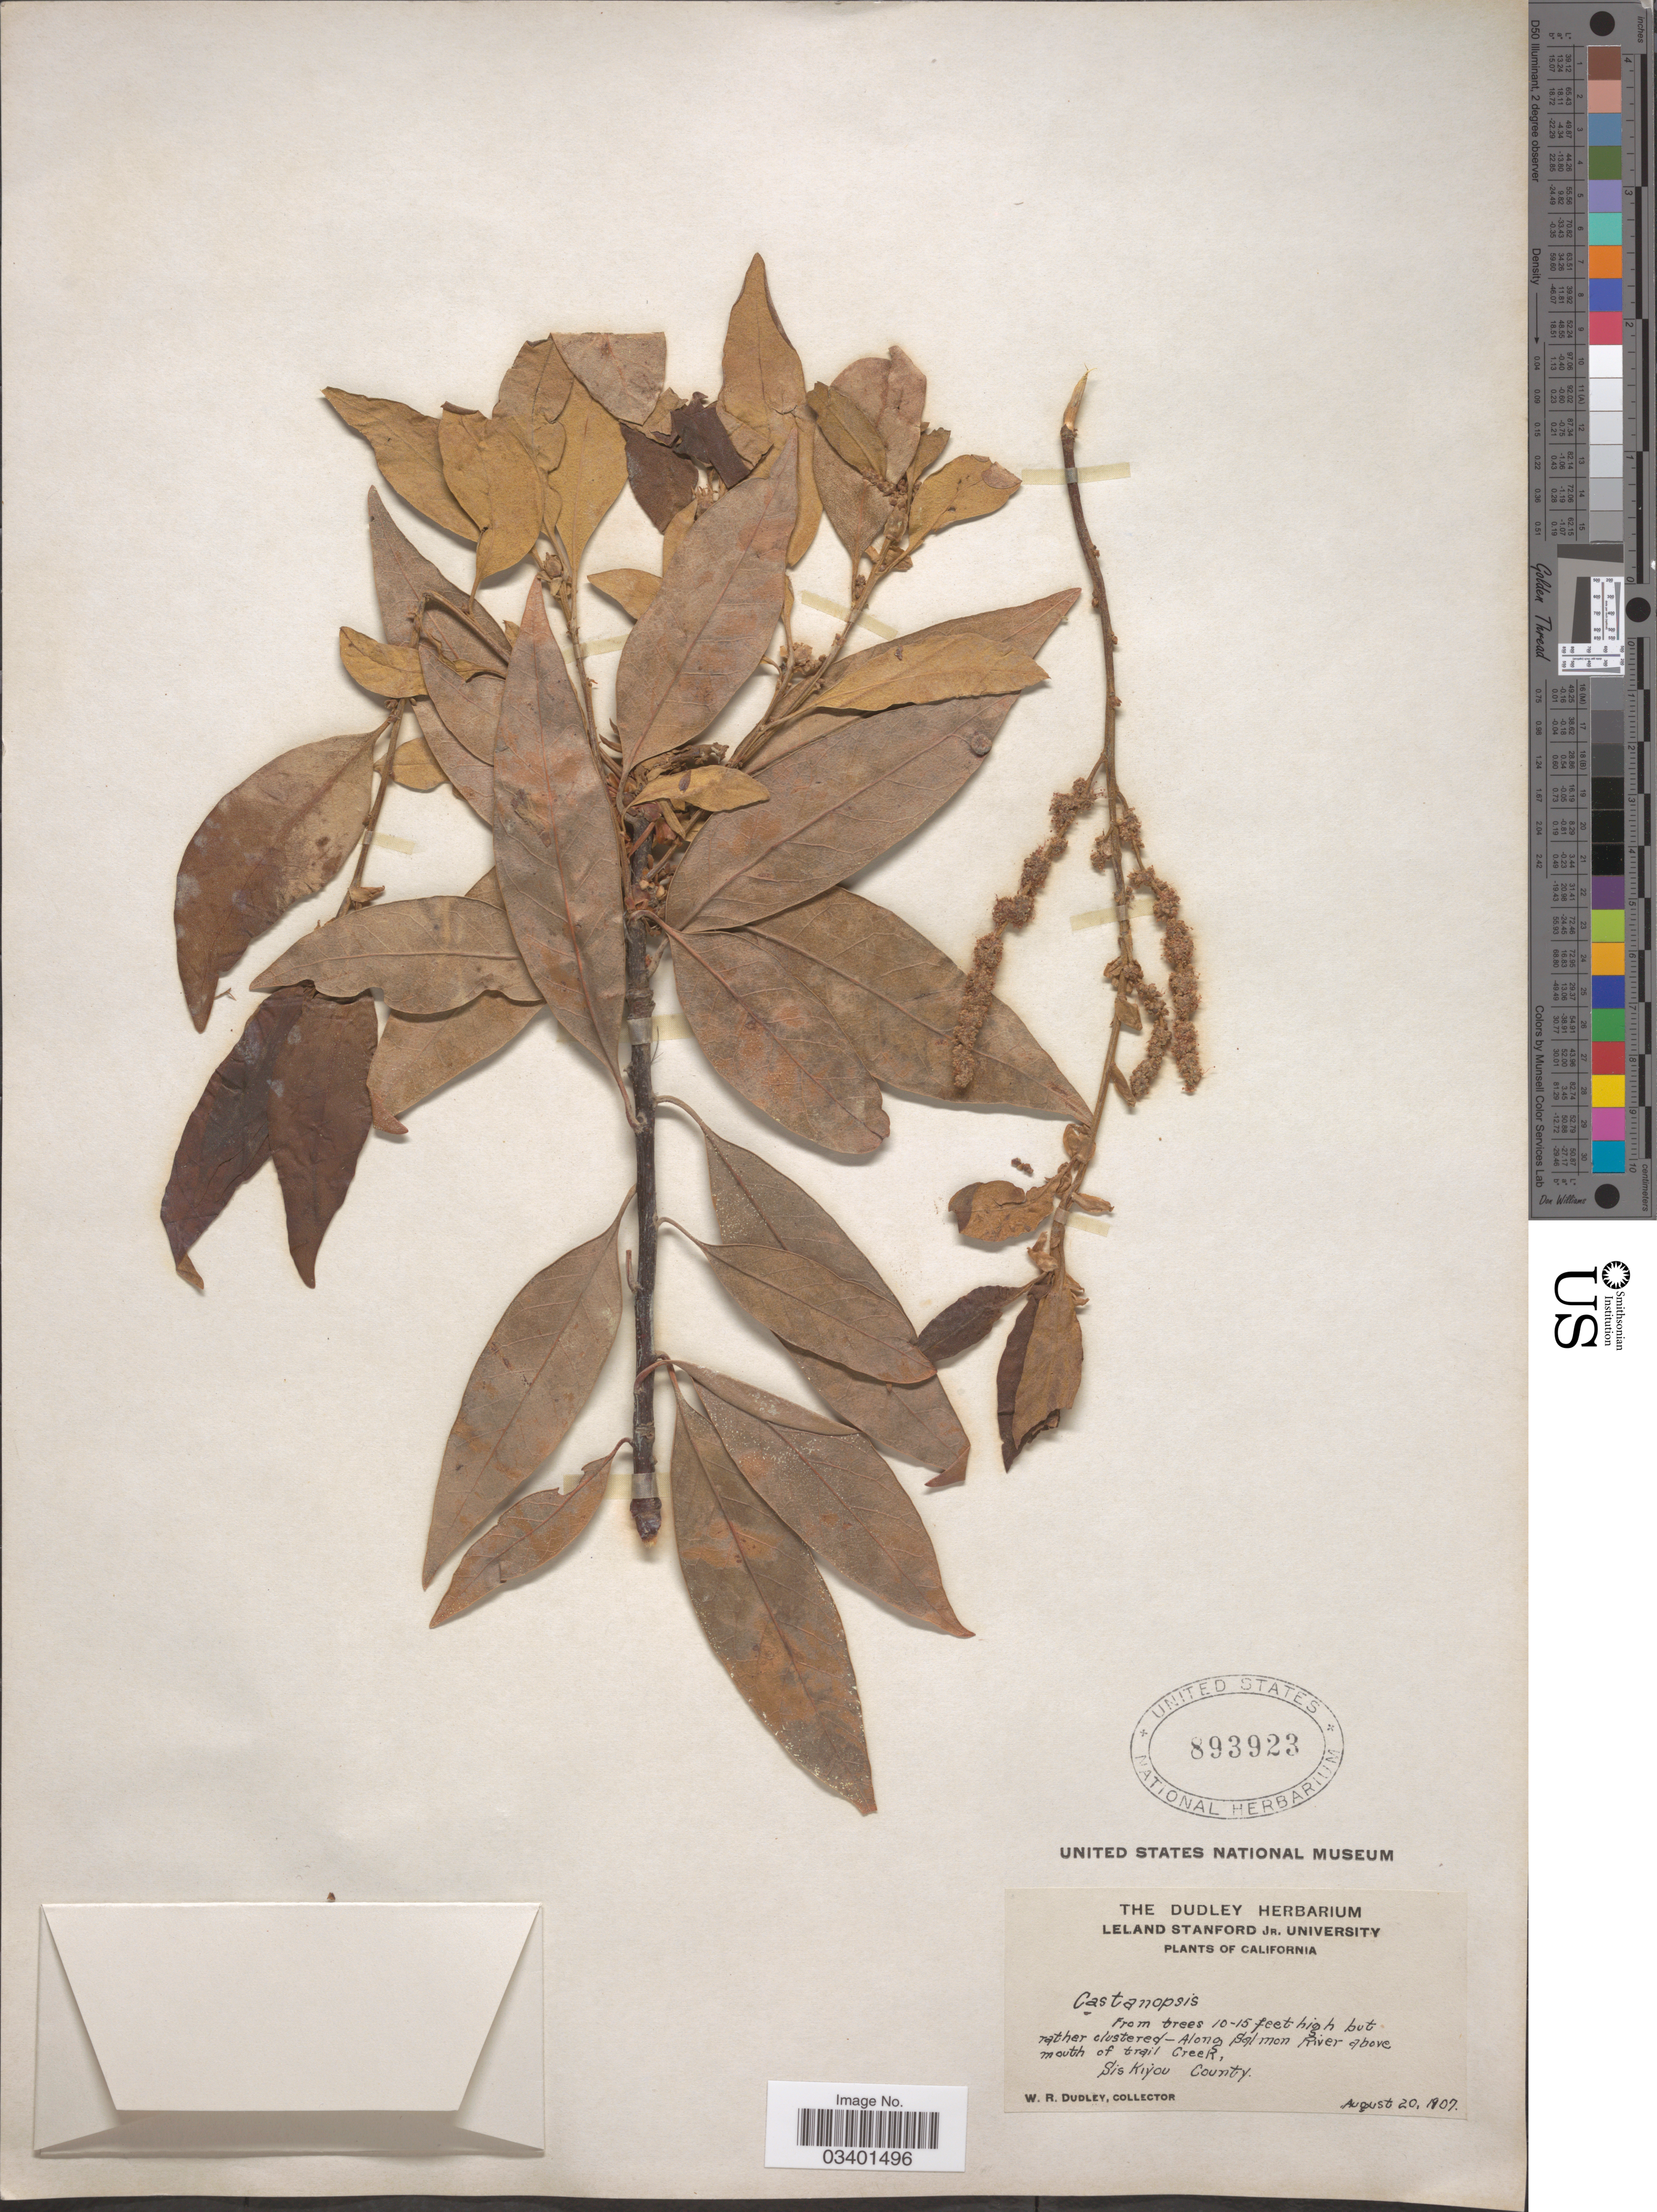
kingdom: Plantae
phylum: Tracheophyta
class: Magnoliopsida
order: Fagales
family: Fagaceae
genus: Chrysolepis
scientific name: Chrysolepis chrysophylla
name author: (Douglas ex Hook.) Hjelmq.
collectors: W. Dudley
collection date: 1907-08-20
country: United States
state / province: California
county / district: Siskiyou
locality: Along Salmon River above mouth of trail Creek, Siskiyou County.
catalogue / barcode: US 893923